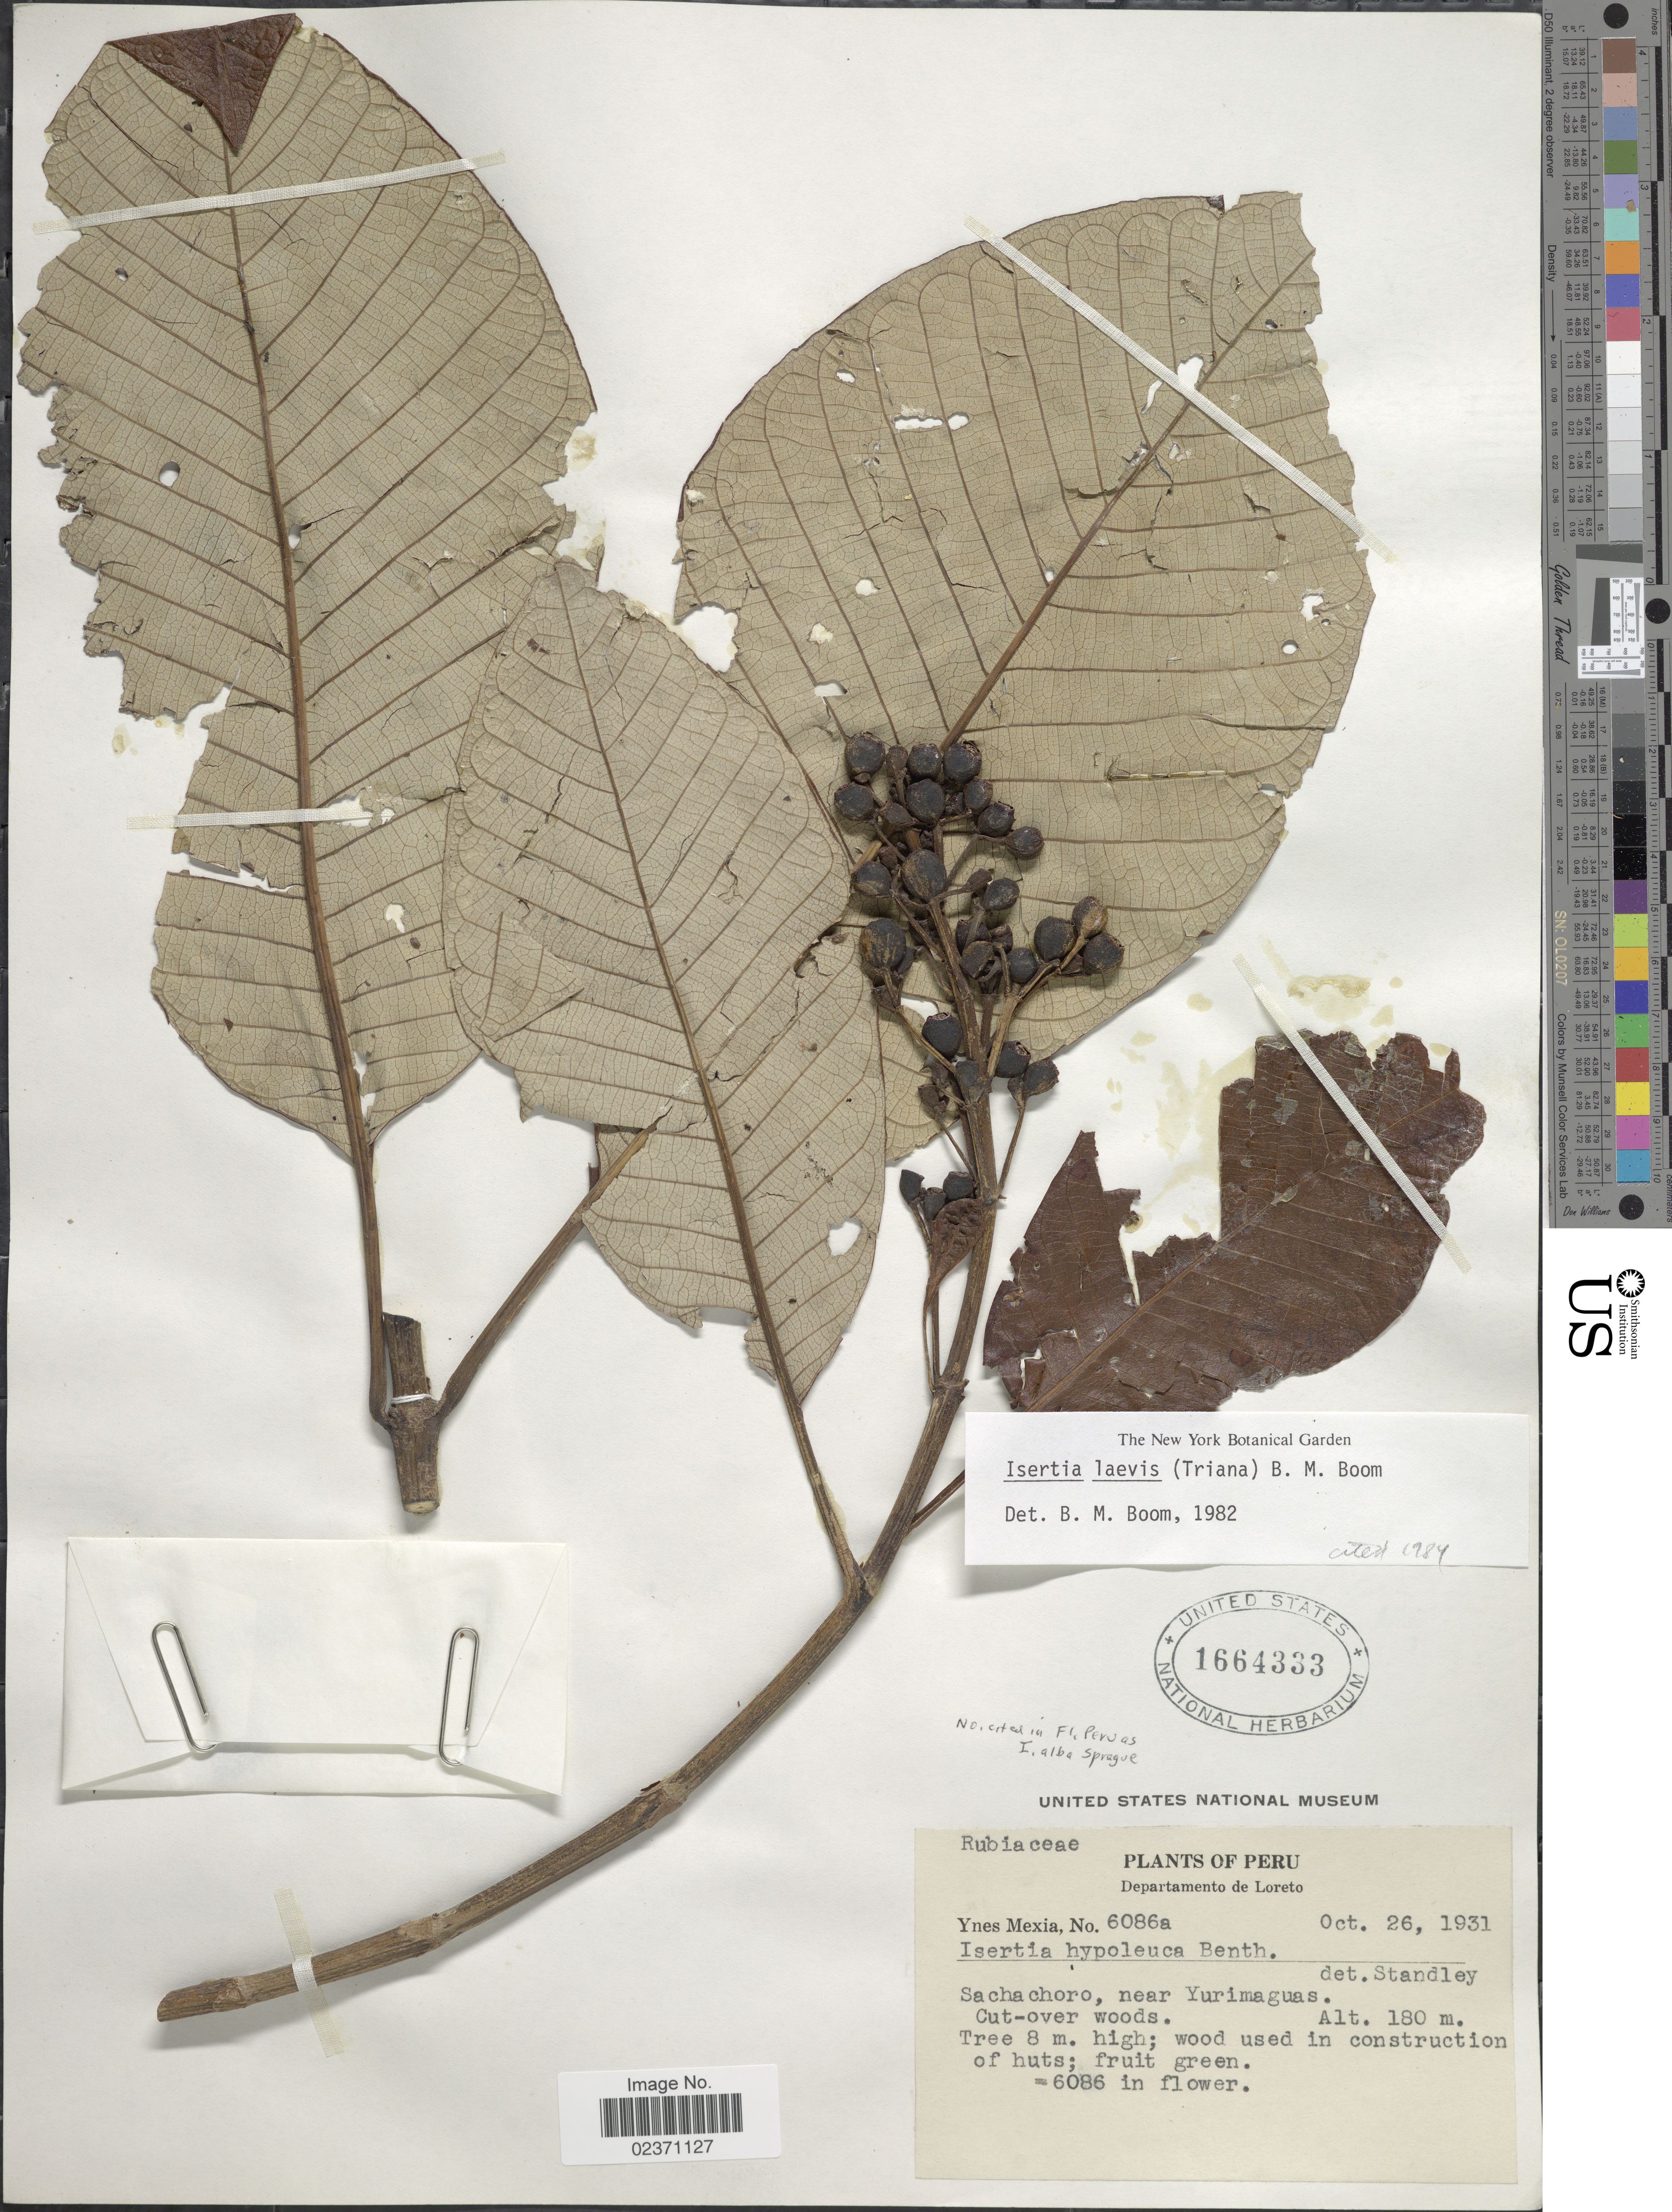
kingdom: Plantae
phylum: Tracheophyta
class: Magnoliopsida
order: Gentianales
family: Rubiaceae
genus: Isertia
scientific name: Isertia laevis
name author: (Triana) B.M. Boom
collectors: Y. Mexia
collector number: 6086a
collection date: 1931-10-26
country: Peru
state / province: Loreto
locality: Departamento de Loreto. Sachachoro, near Yurimaguas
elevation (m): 180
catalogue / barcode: US 1664333